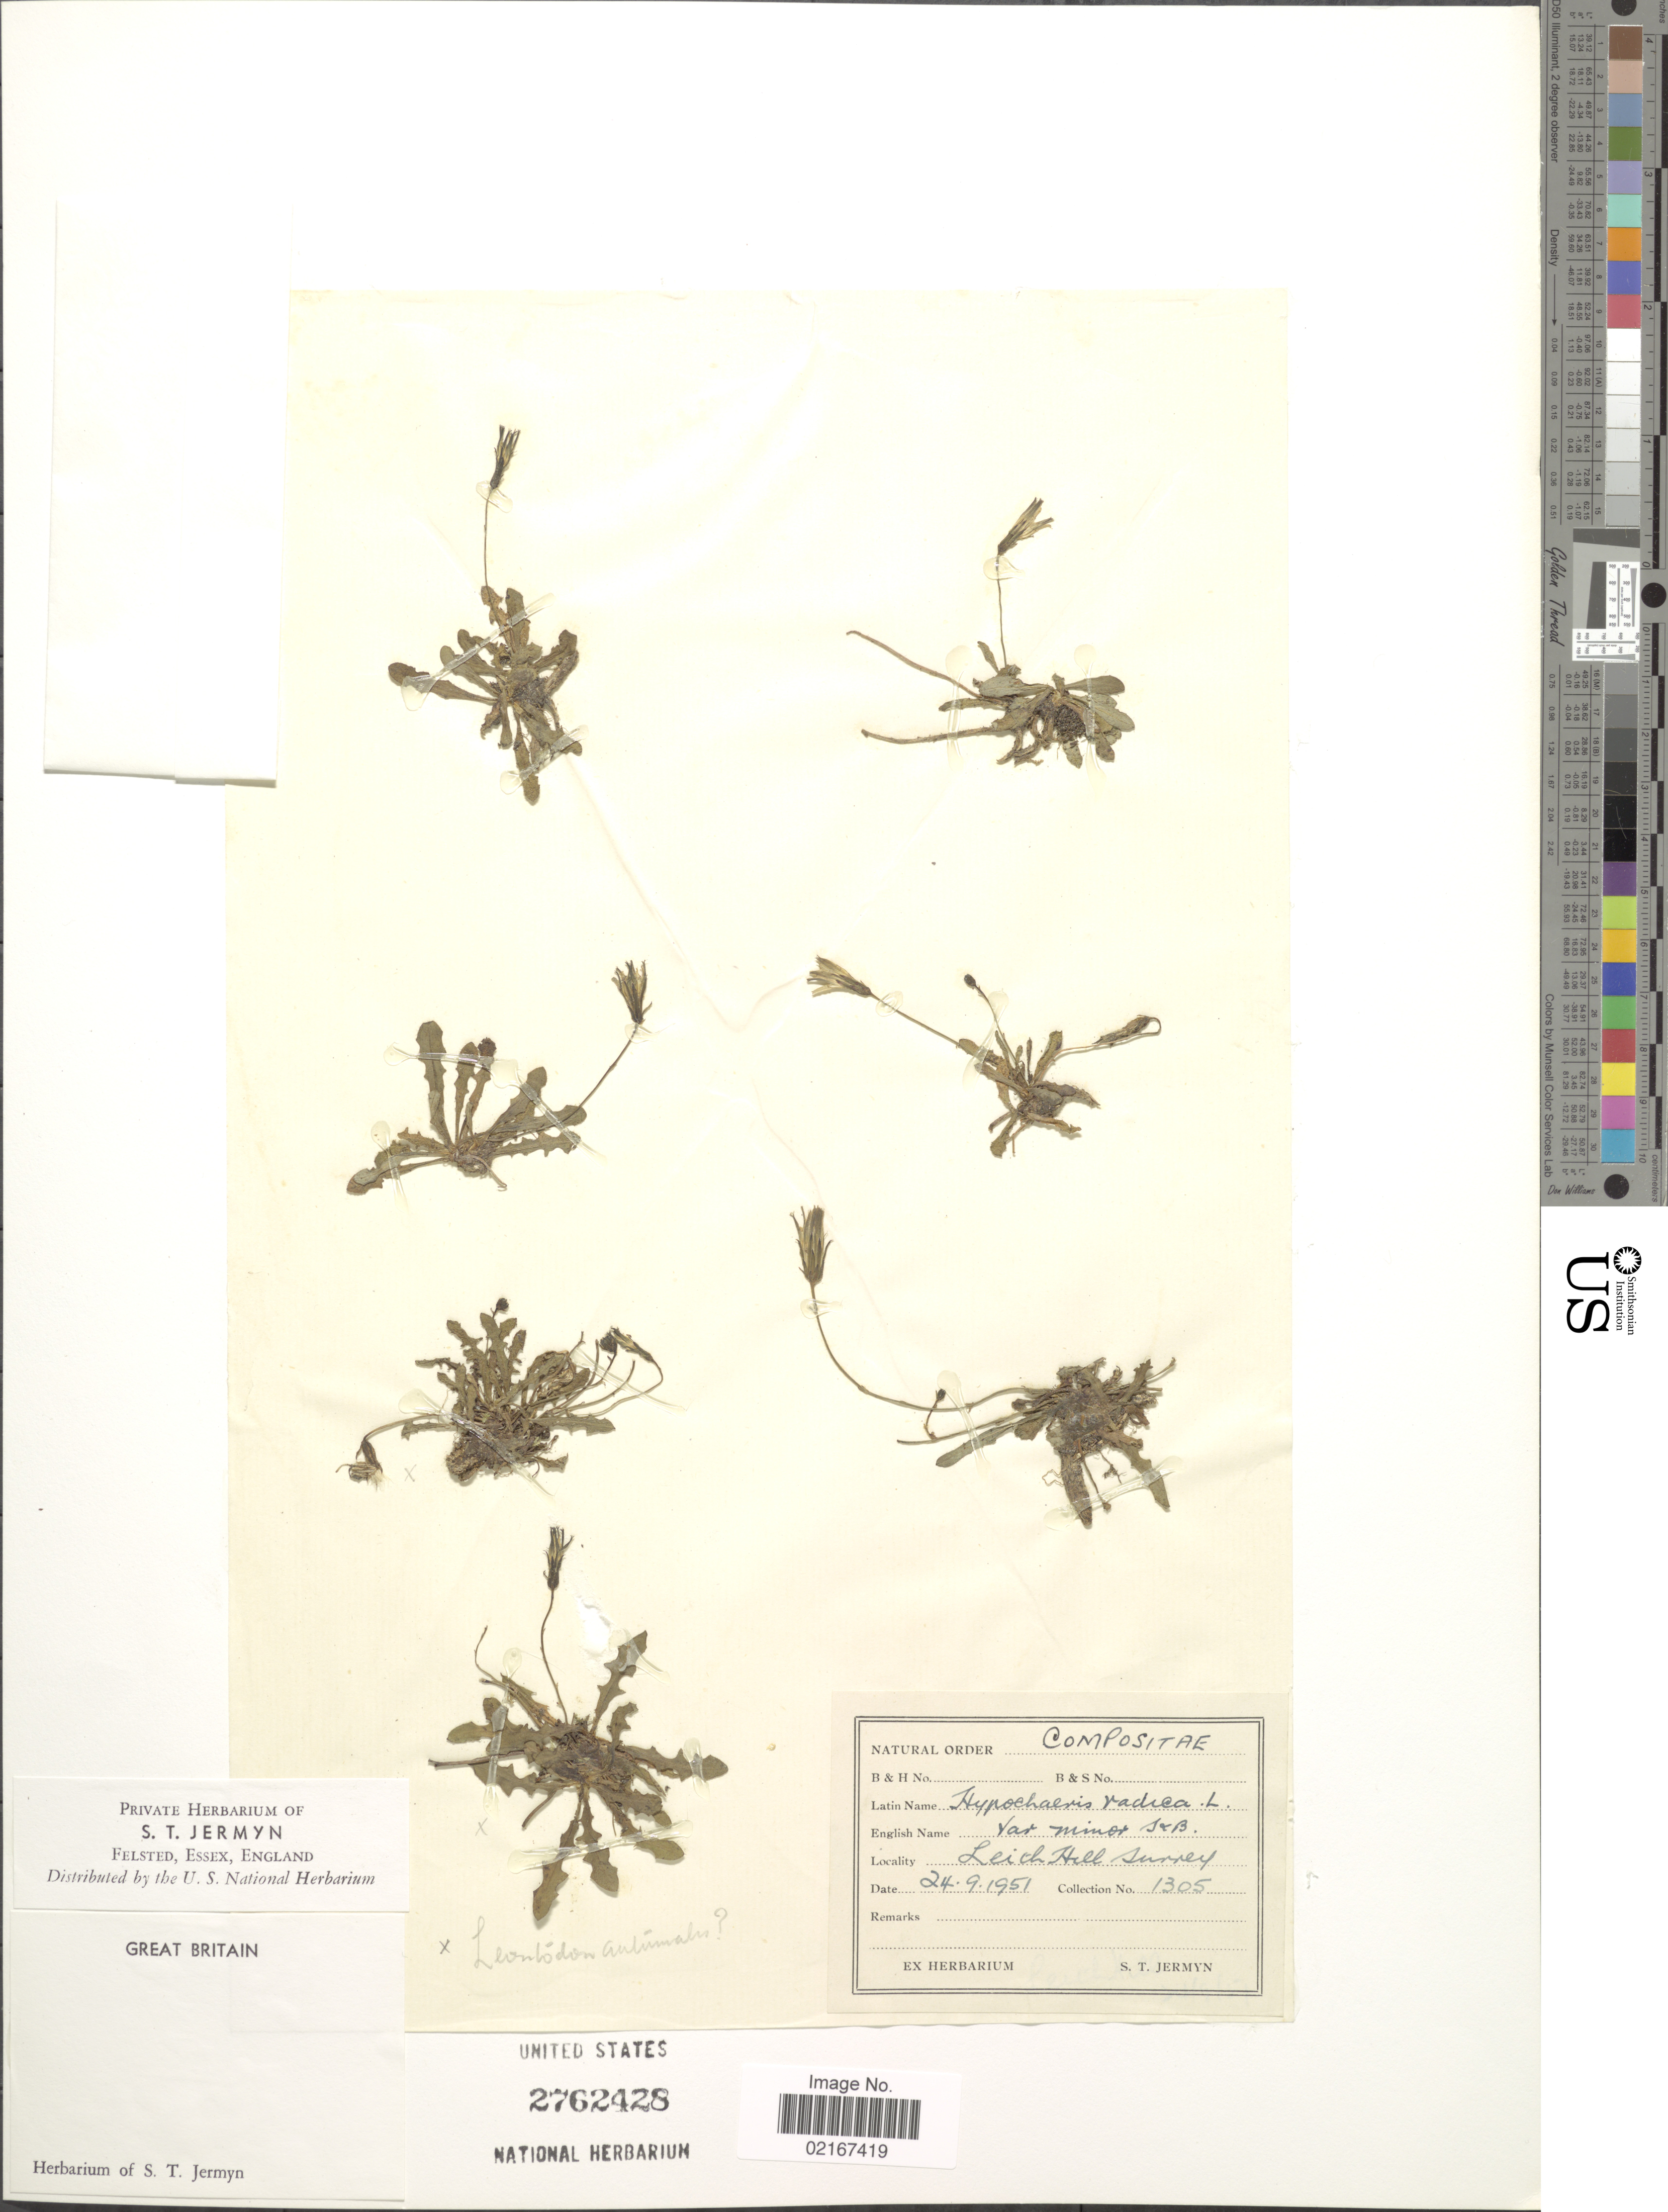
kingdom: Plantae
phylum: Tracheophyta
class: Magnoliopsida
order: Asterales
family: Asteraceae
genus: Scorzoneroides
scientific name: Scorzoneroides autumnalis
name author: (L.) Moench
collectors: S. Jermyn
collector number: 1305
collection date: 1951-09-24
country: United Kingdom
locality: Great Britain, Leich Hill Surrey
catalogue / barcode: US 2762428